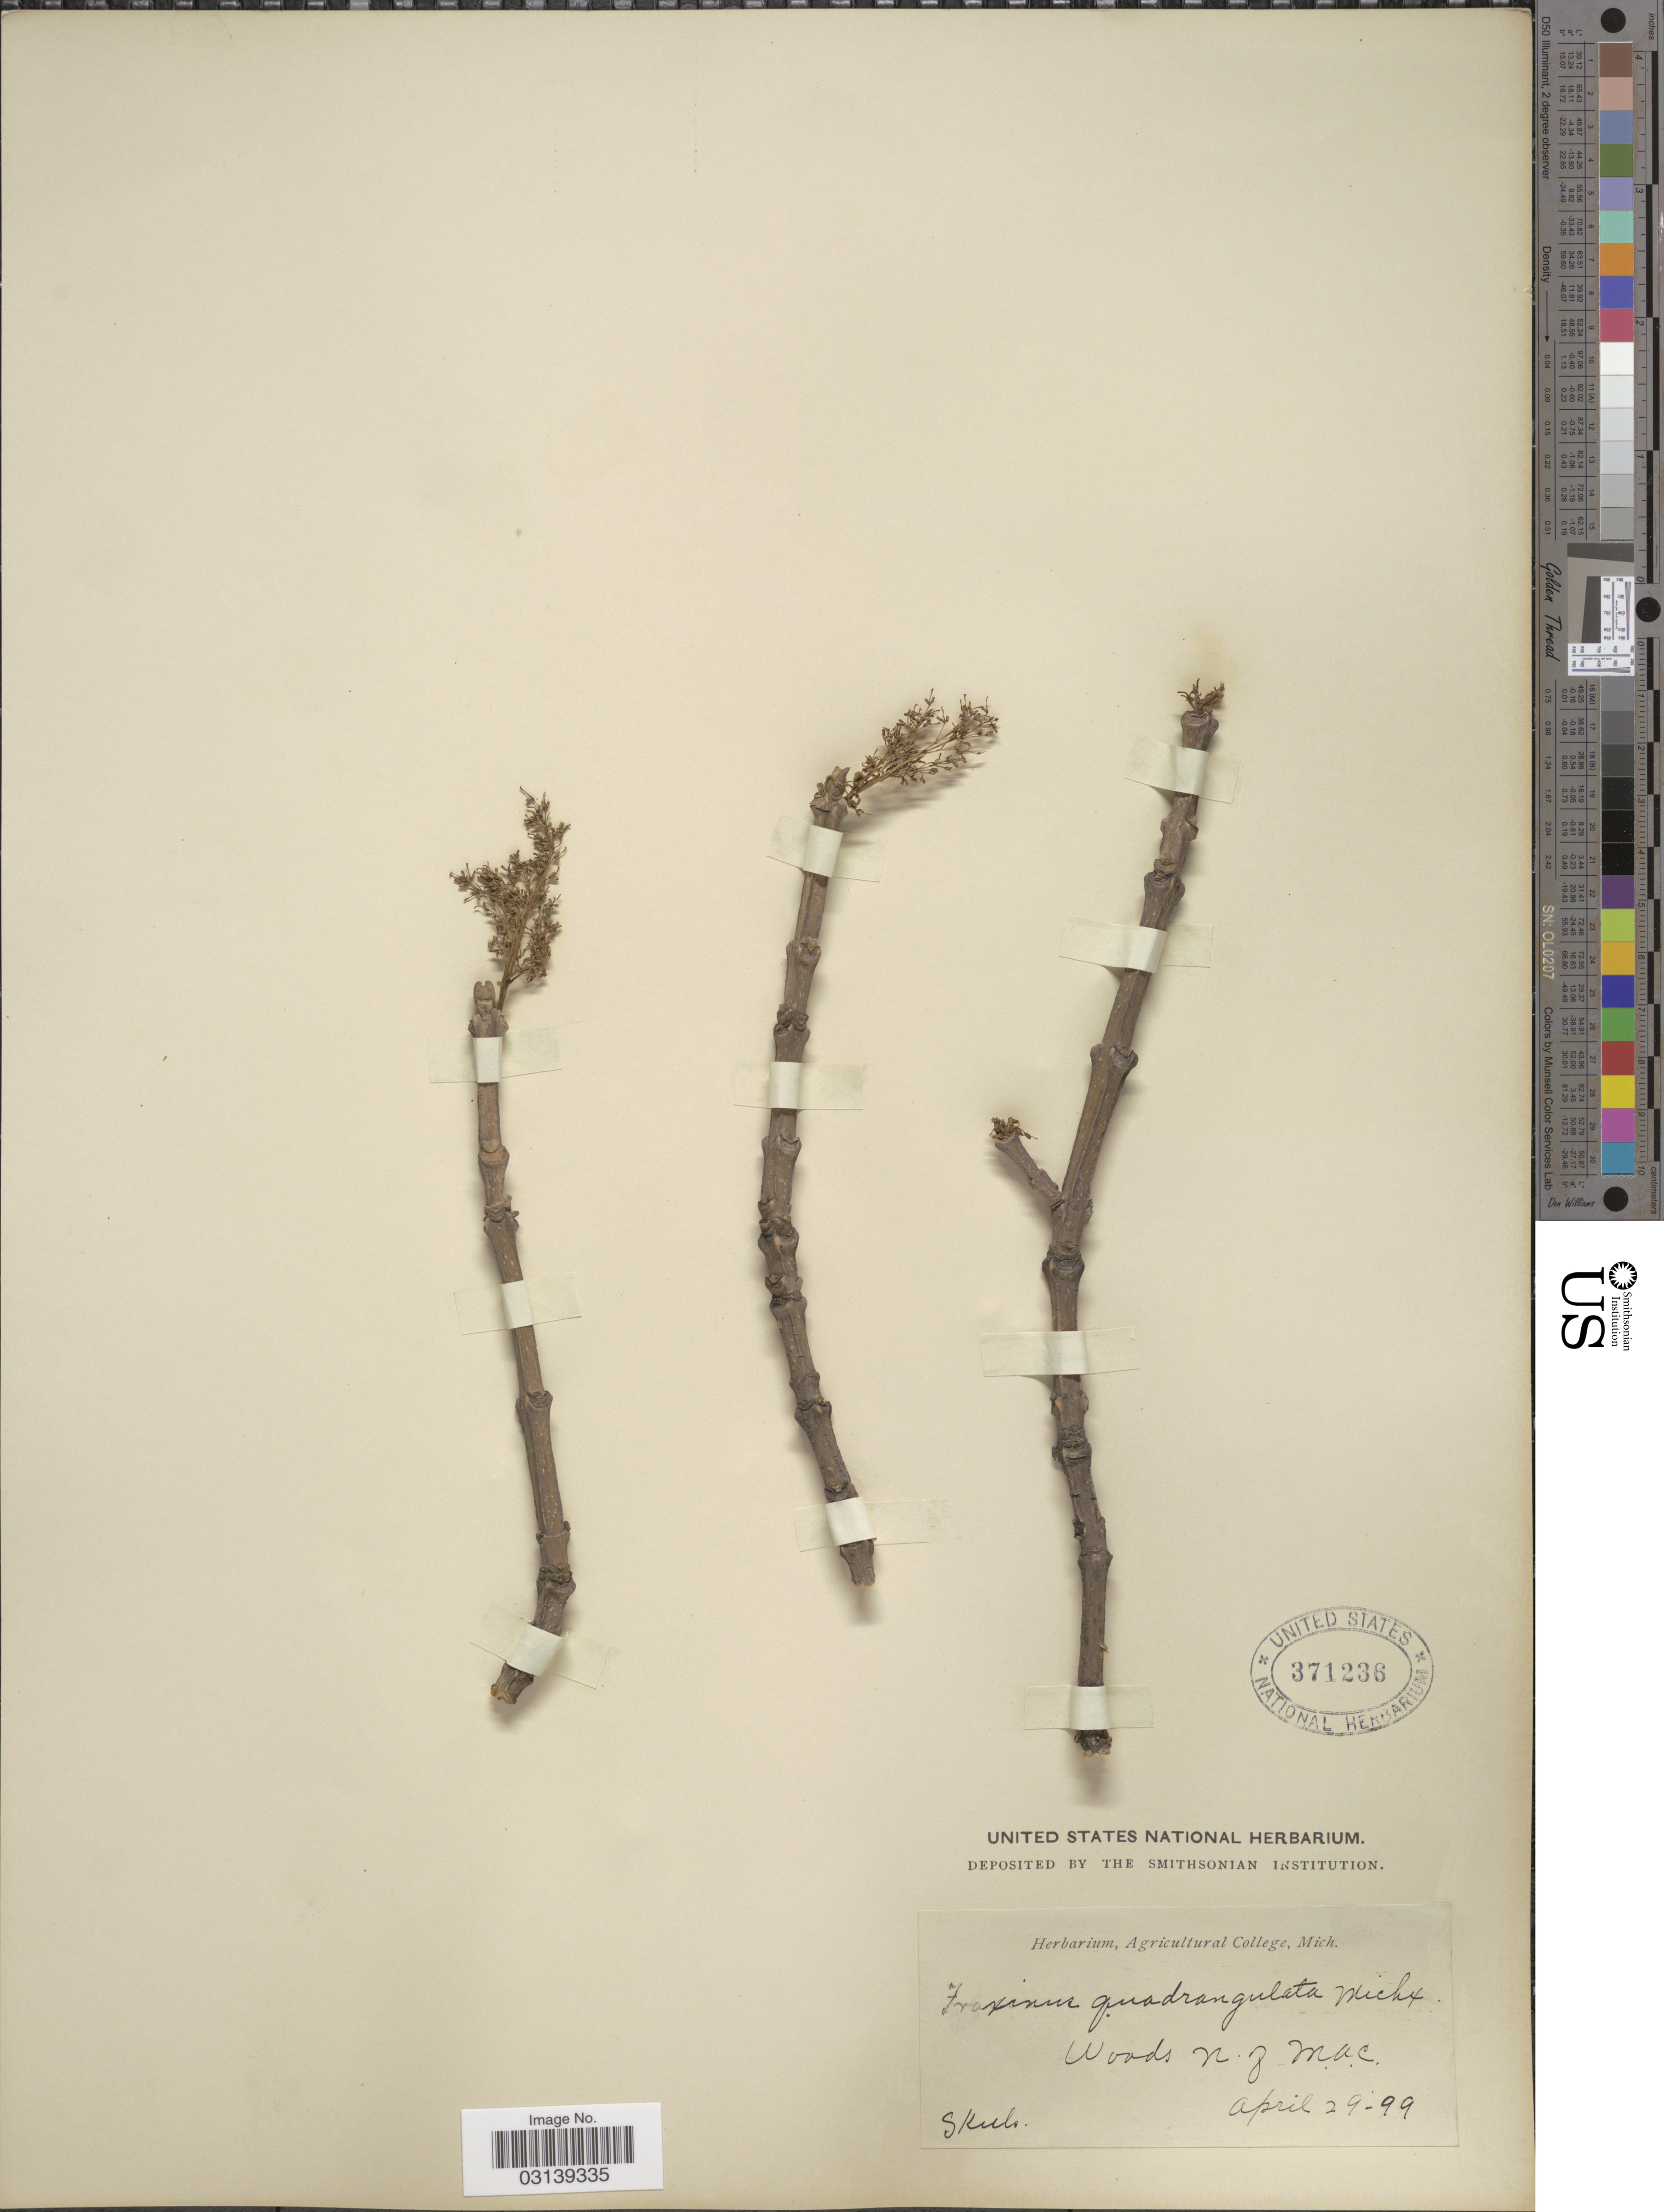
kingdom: Plantae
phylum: Tracheophyta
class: Magnoliopsida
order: Lamiales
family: Oleaceae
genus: Fraxinus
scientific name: Fraxinus quadrangulata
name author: Michx.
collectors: Skeels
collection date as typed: Transcribed d/m/y: 29/4/99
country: United States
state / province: New Jersey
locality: Woods N.J. M.A.C.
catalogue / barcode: US 371236